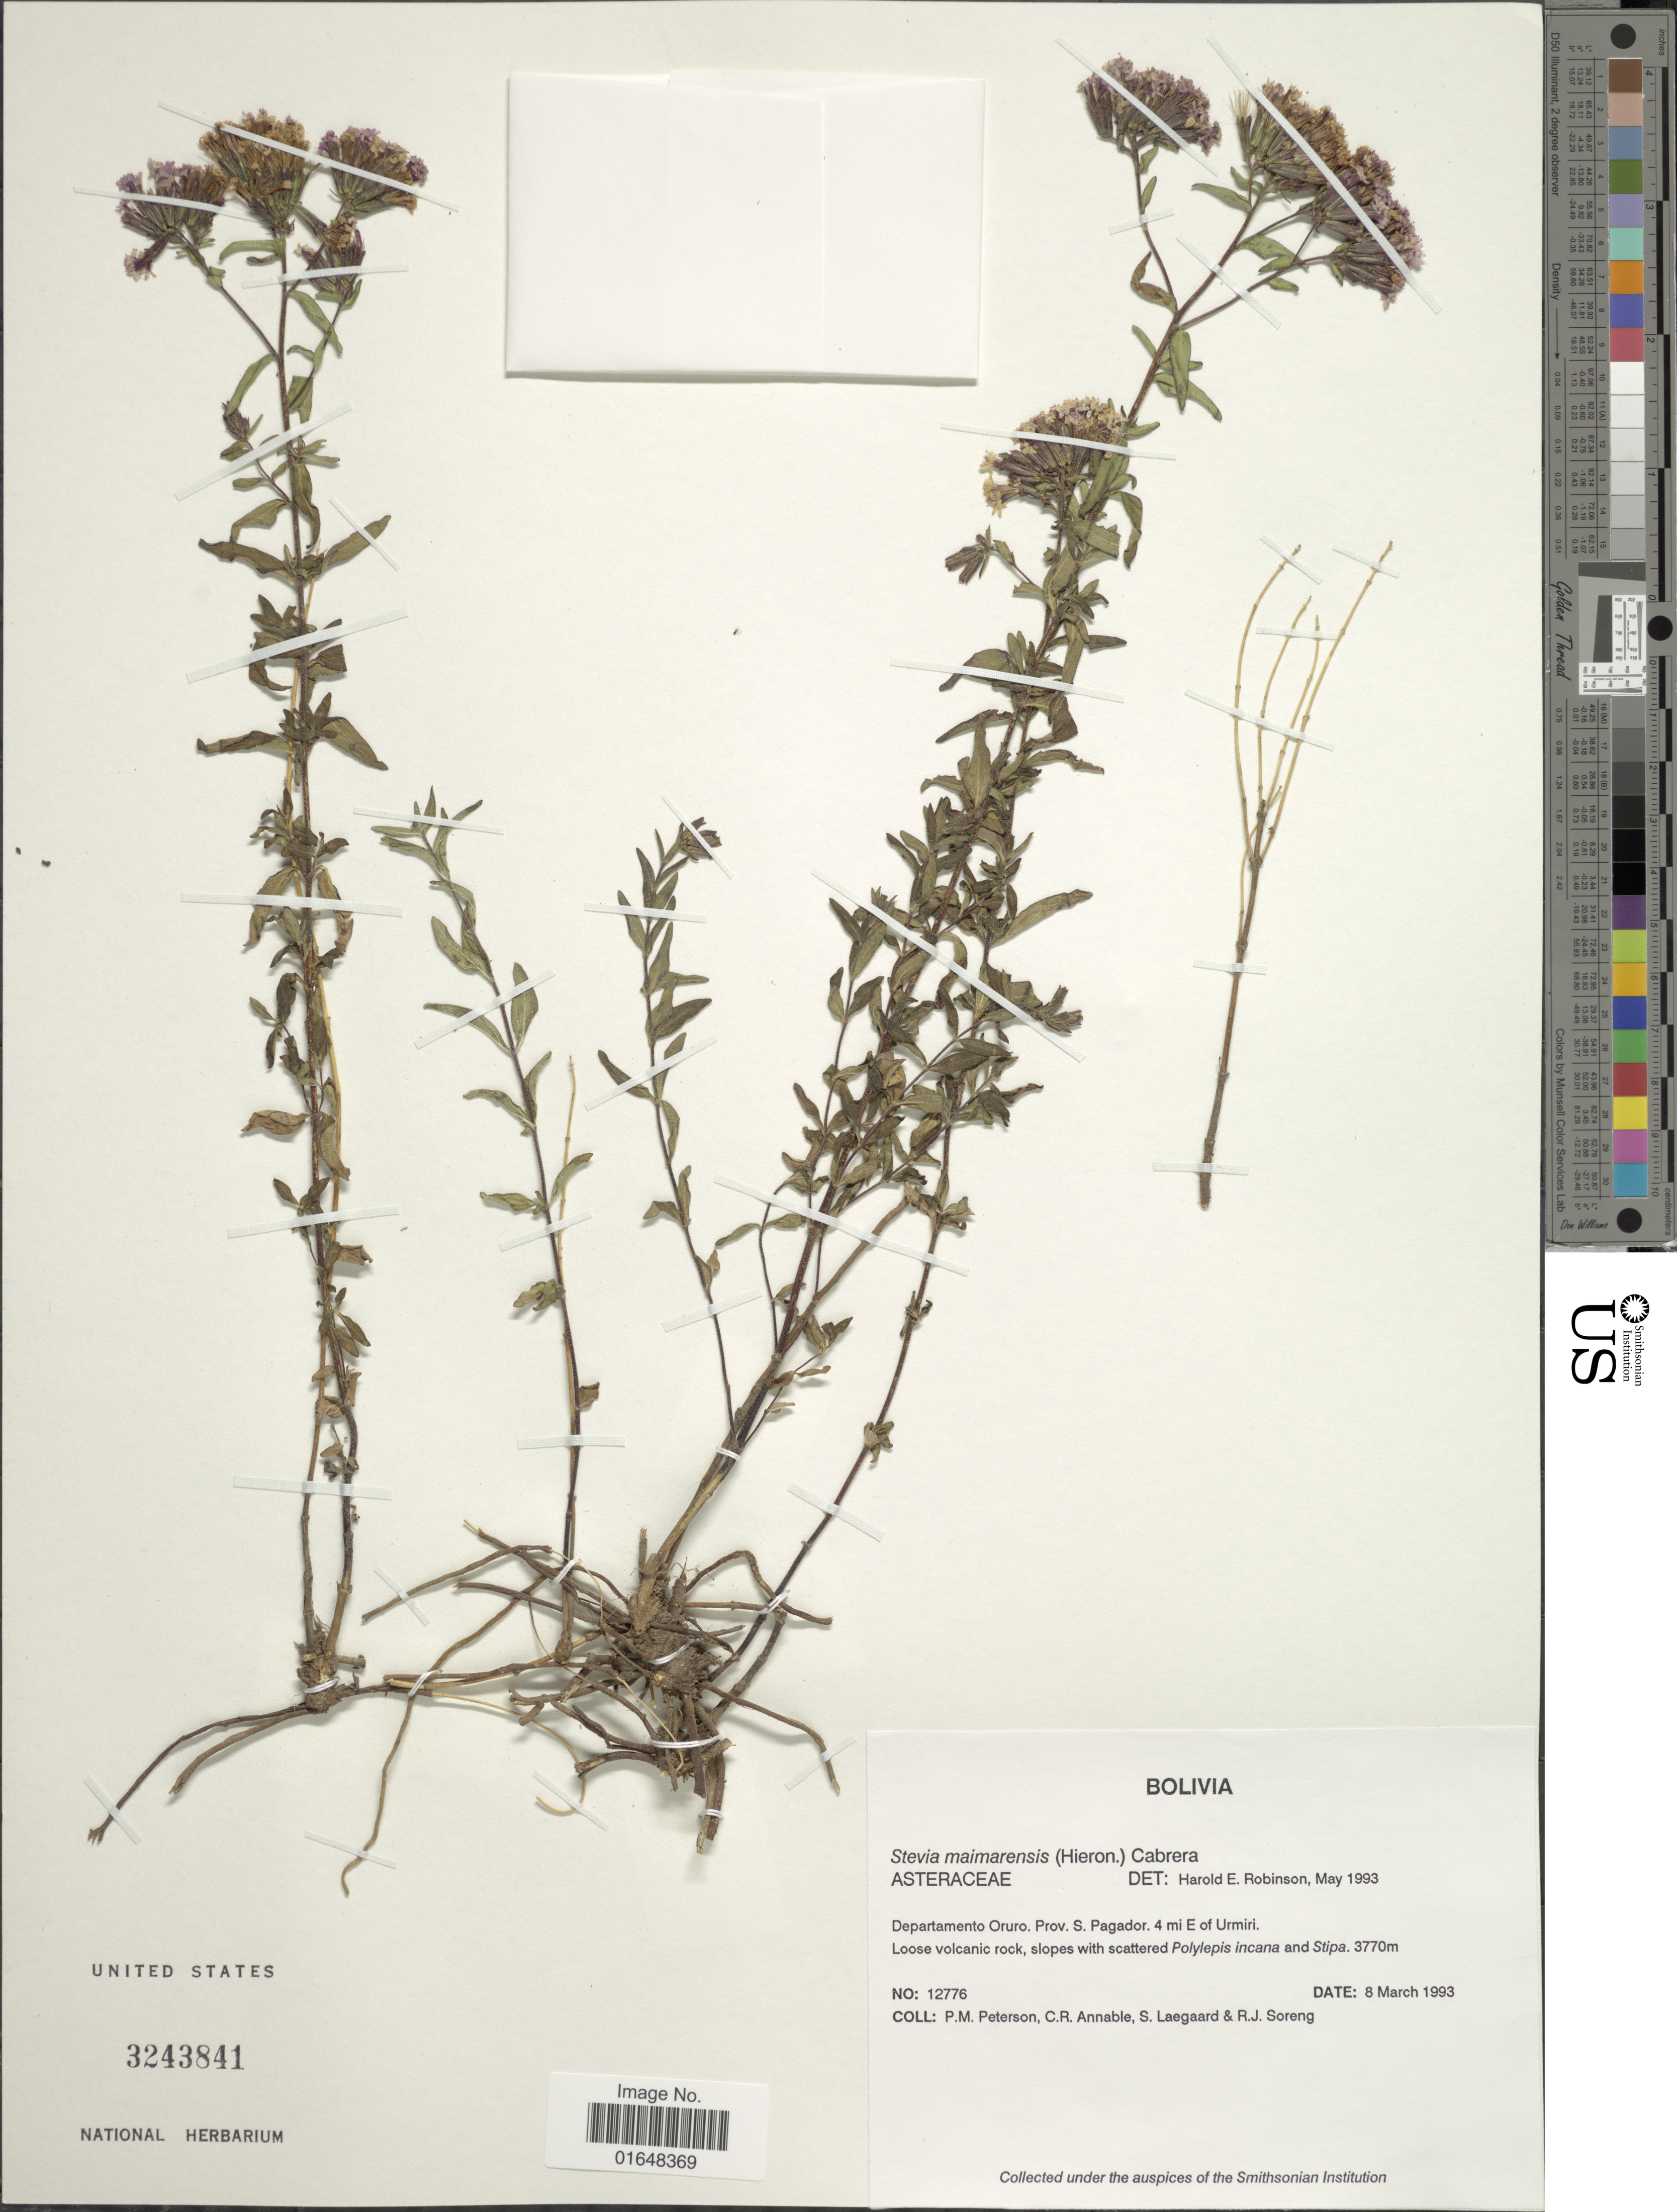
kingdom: Plantae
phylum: Tracheophyta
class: Magnoliopsida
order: Asterales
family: Asteraceae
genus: Stevia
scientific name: Stevia maimarensis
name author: (Hieron.) Cabrera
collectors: P. M. Peterson, C. R. Annable, S. Lægaard & R. J. Soreng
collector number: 12776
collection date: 1993-03-08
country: Bolivia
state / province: Oruro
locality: Departamento Oruro, Prov. S. Pagador, 4 mi E of Urmiri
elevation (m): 3770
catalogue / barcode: US 3243841